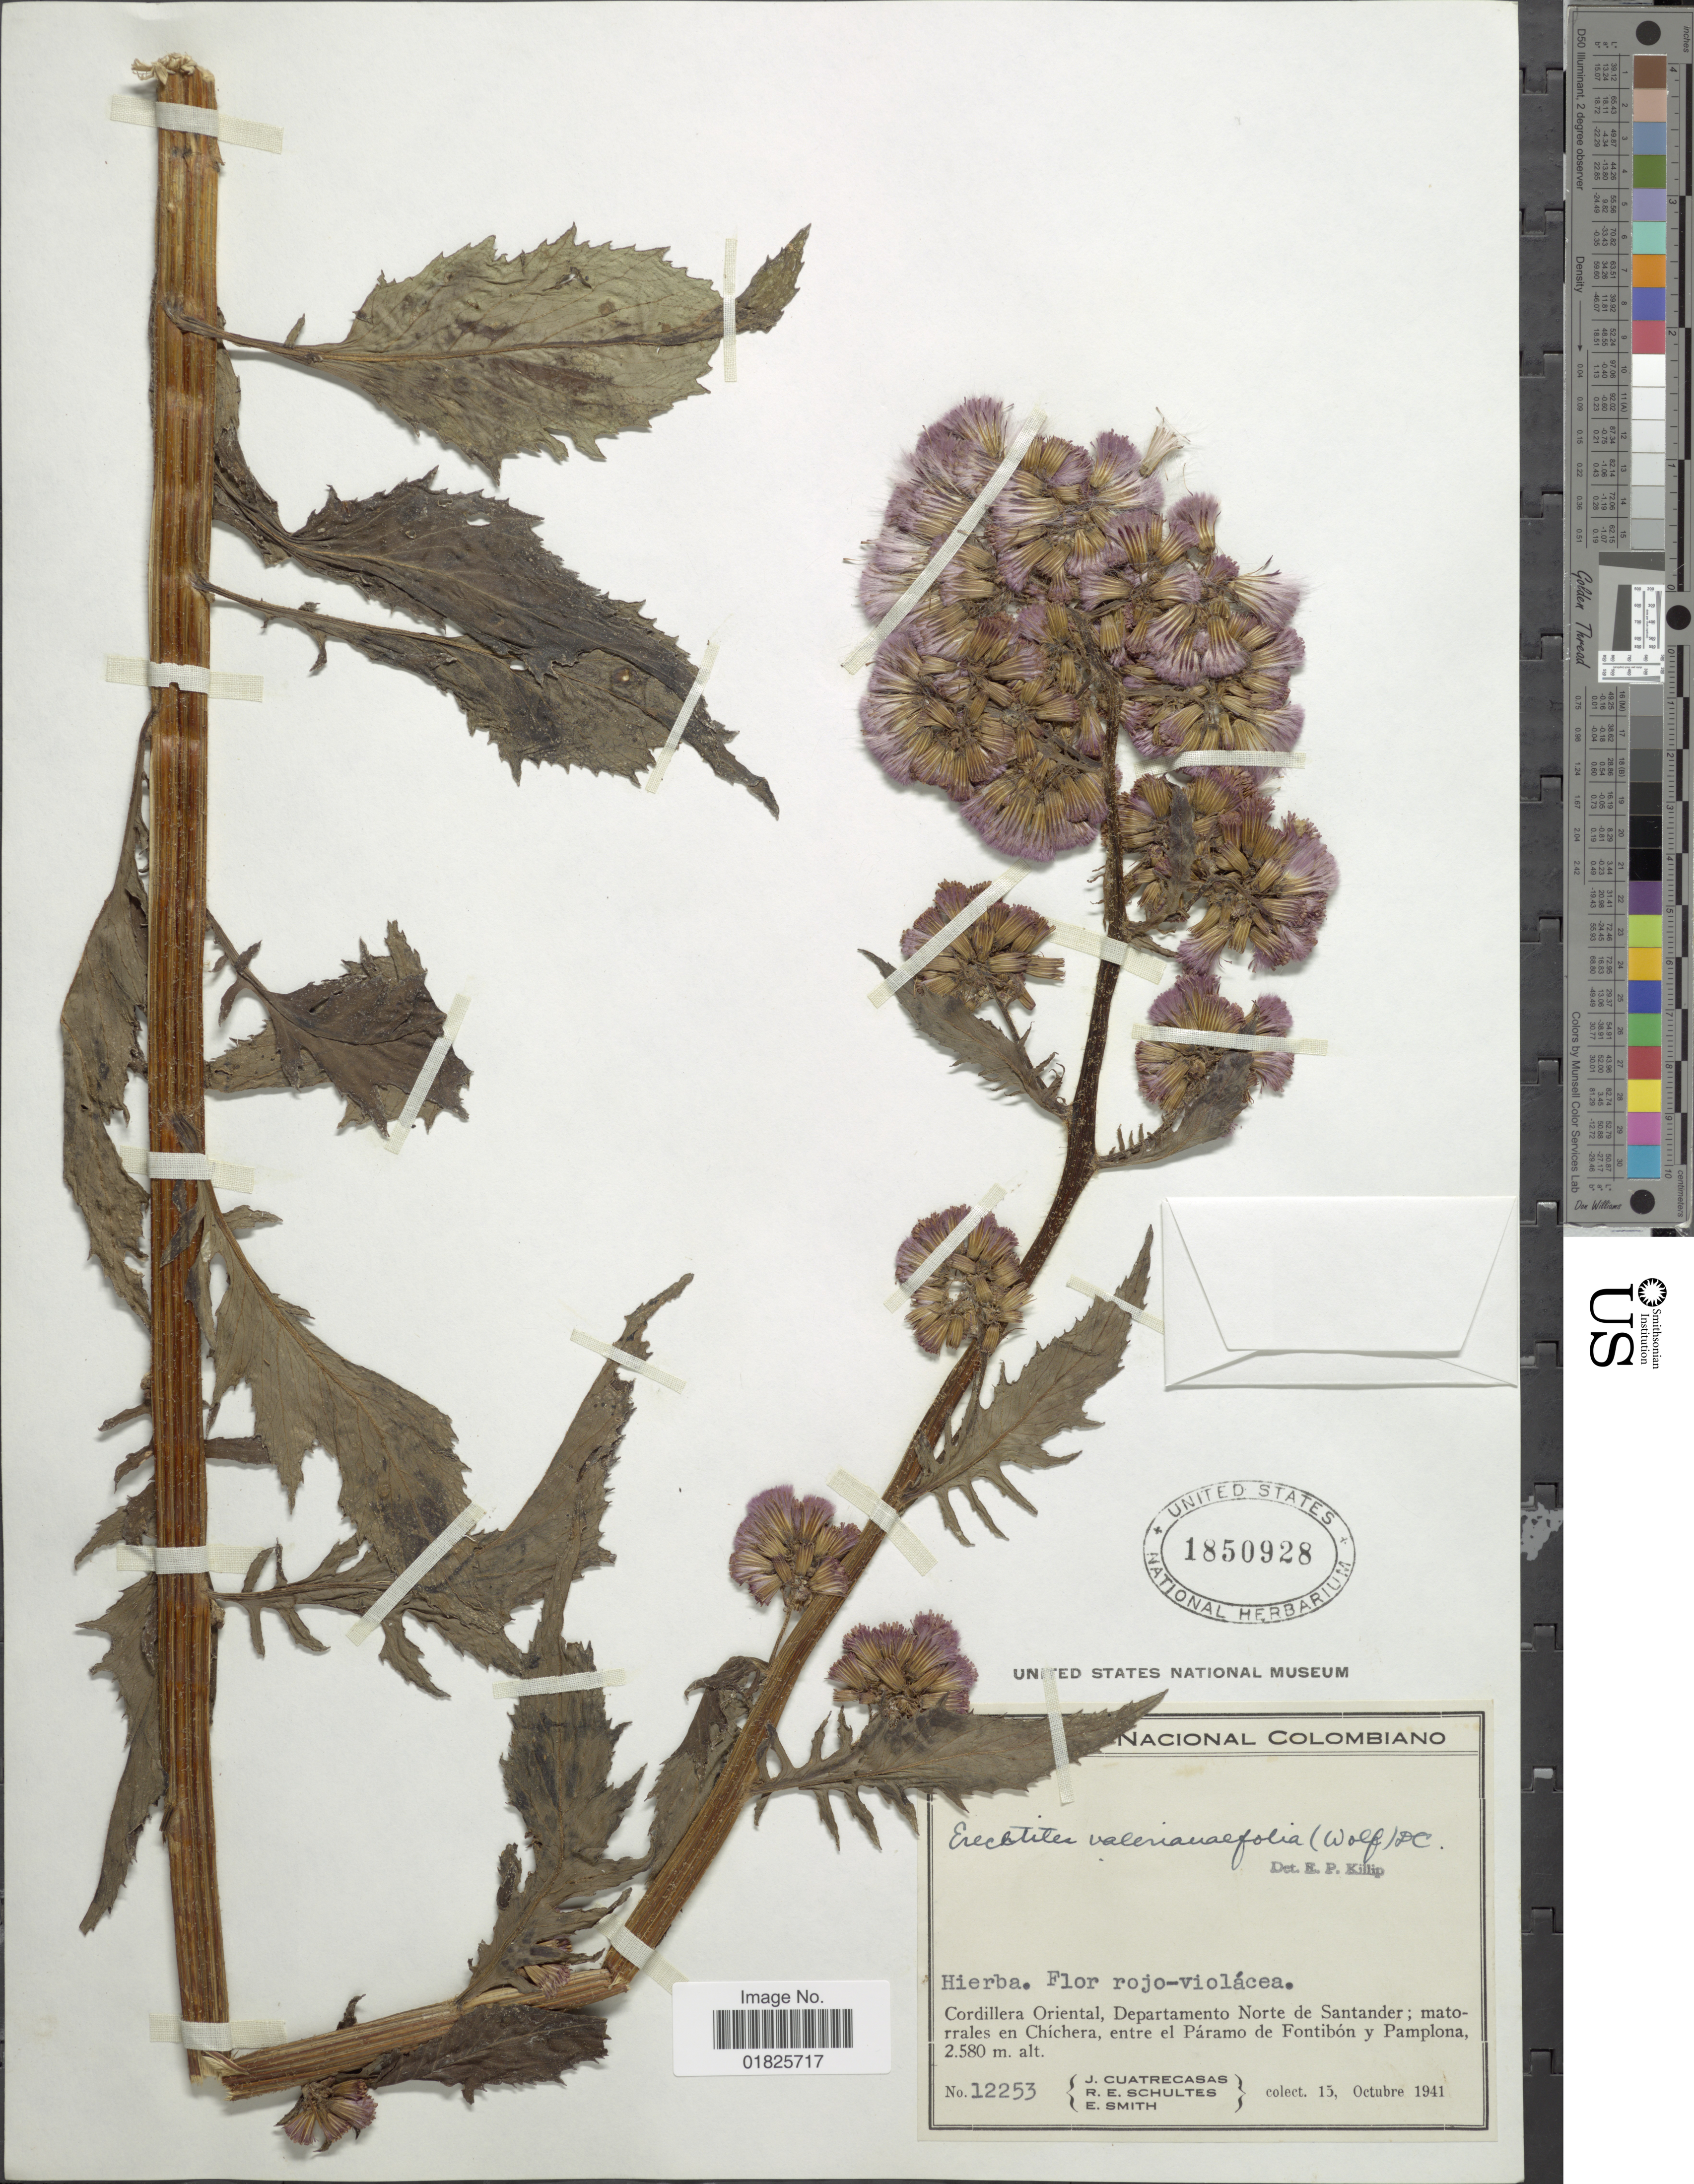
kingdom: Plantae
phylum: Tracheophyta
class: Magnoliopsida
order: Asterales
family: Asteraceae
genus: Erechtites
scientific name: Erechtites valerianifolius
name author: (Link ex Spreng.) DC.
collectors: J. Cuatrecasas, R. E. Schultes & C. E. Smith Jr.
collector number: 12253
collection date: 1941-10-15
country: Colombia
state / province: Norte de Santander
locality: Cordillera Oriental; matorrales en Chichera, entre el paramo de Fontibon y Pamplona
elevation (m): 2580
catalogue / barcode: US 1850928